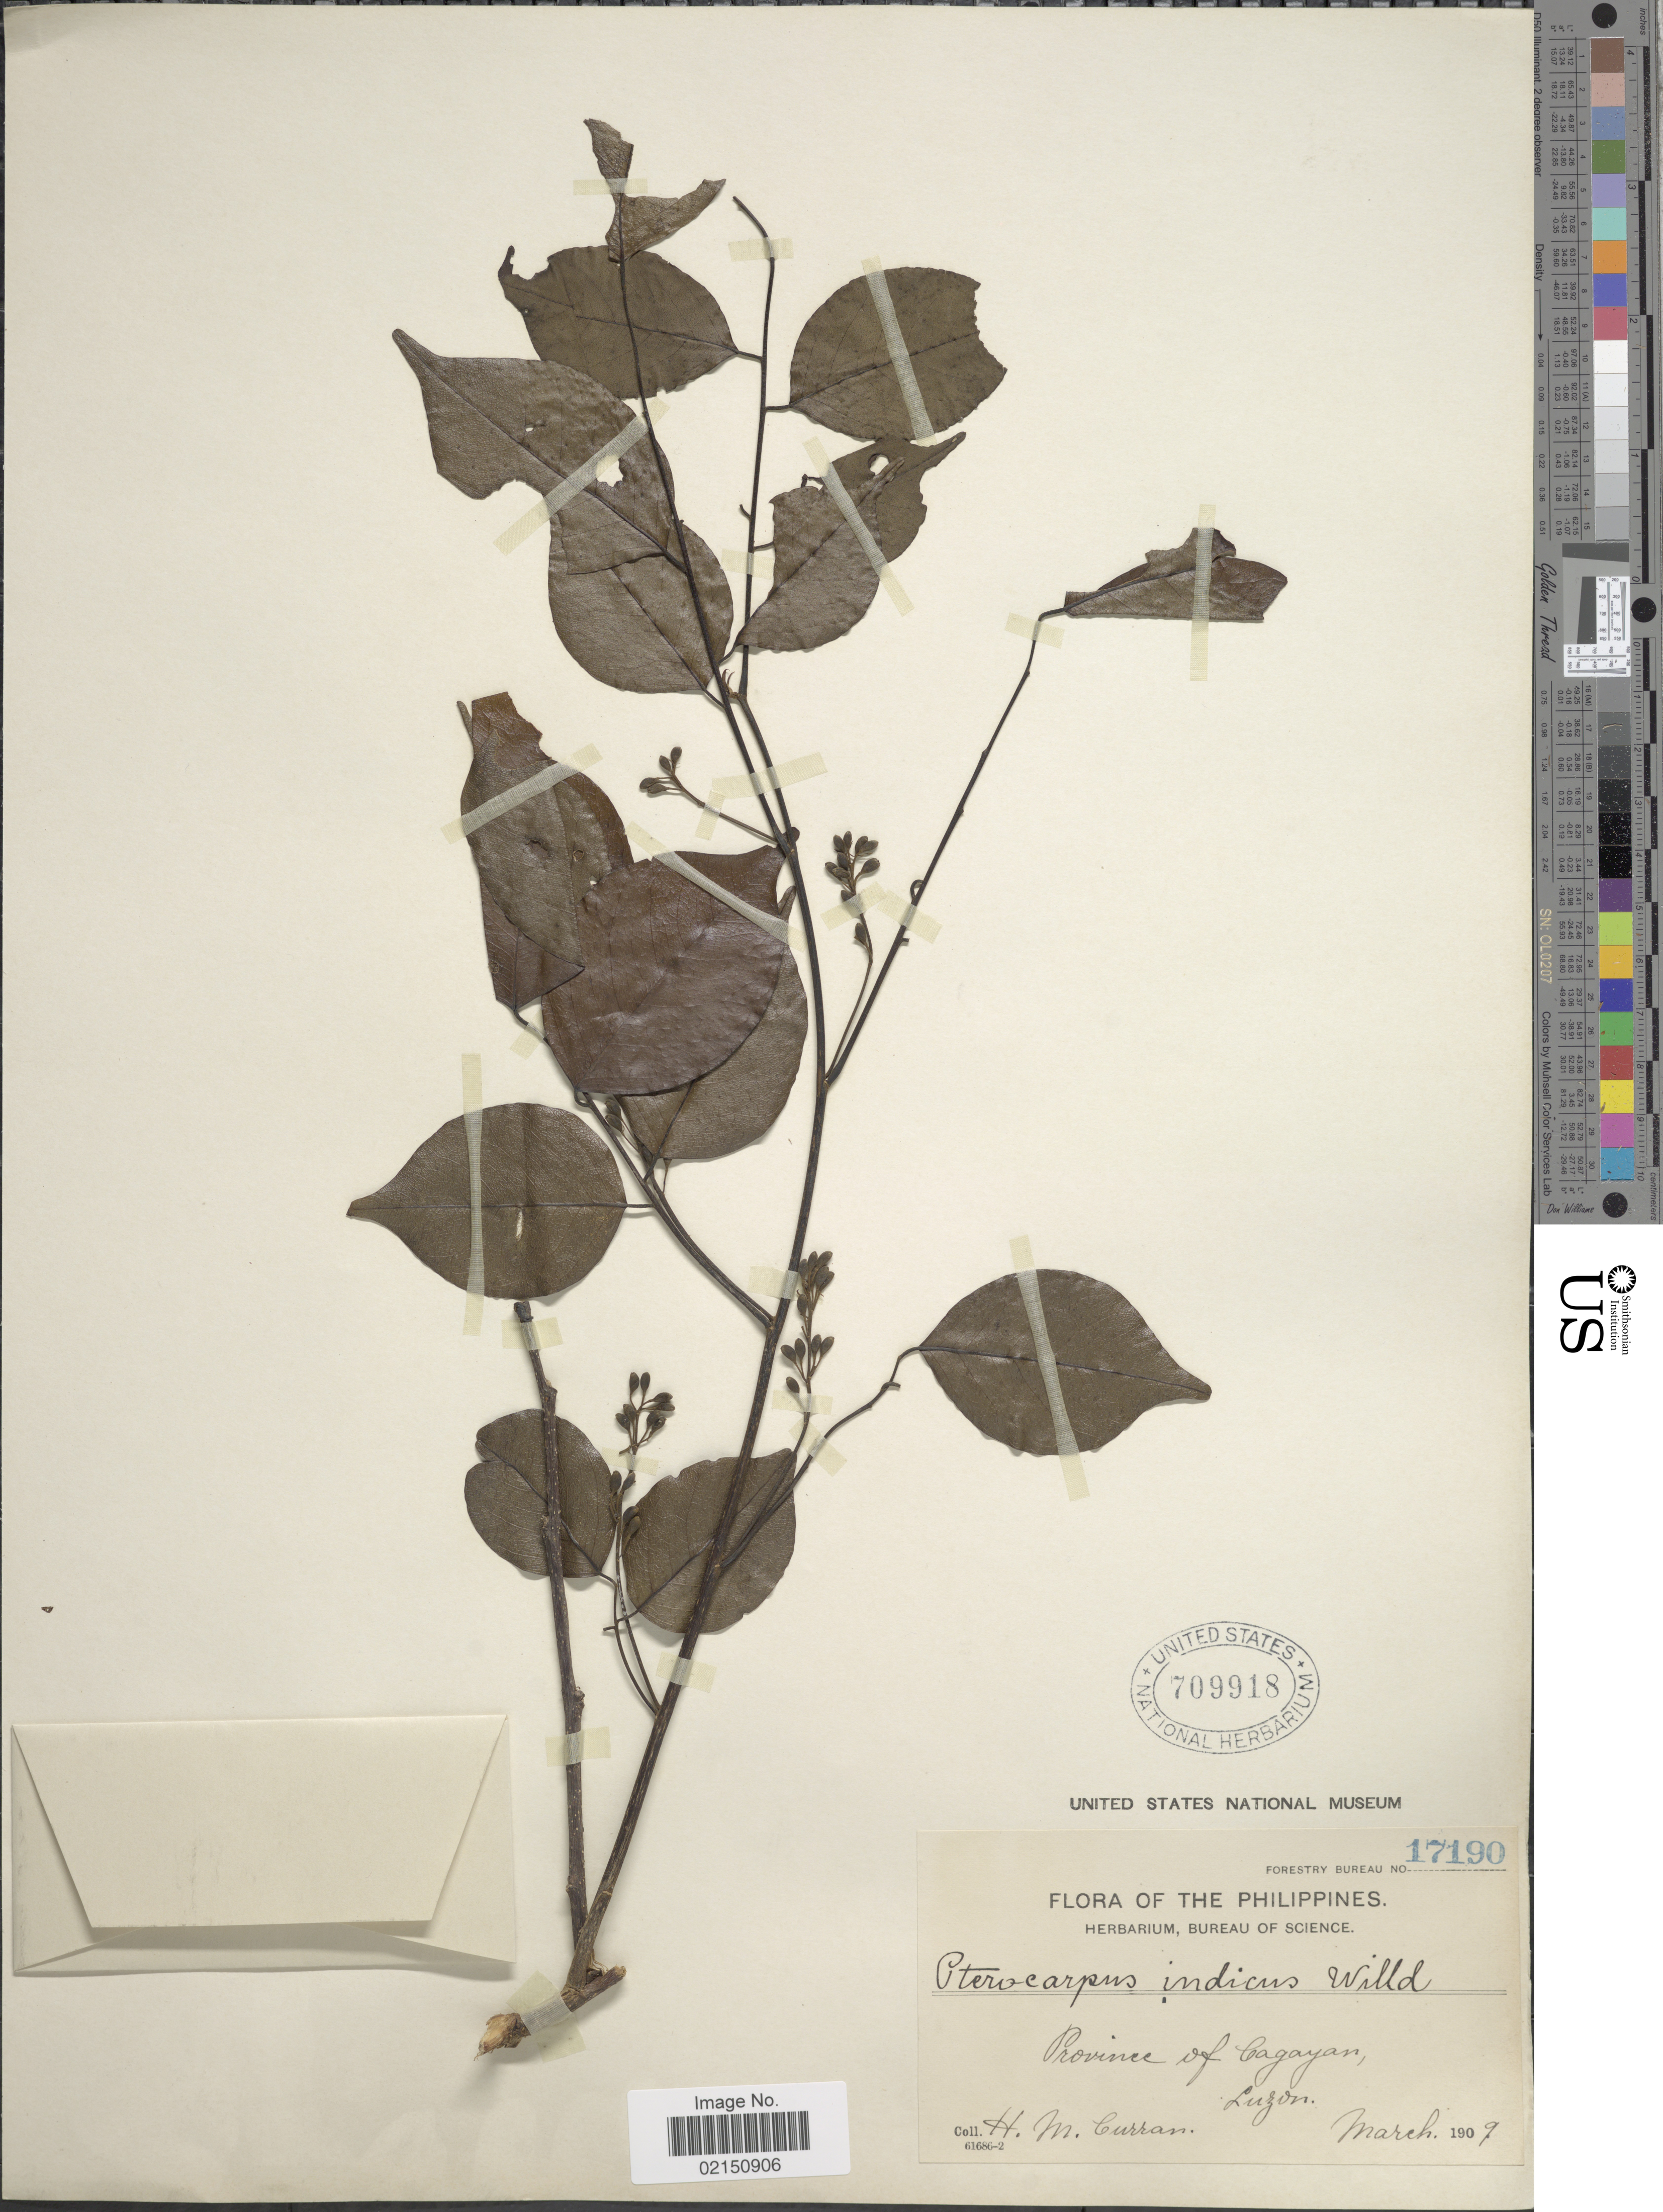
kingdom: Plantae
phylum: Tracheophyta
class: Magnoliopsida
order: Fabales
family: Fabaceae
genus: Pterocarpus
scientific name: Pterocarpus indicus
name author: Willd.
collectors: H. M. Curran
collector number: Forestry Bureau 17190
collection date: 1909-03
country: Philippines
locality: Province of Cagayan, Luzon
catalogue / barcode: US 709918